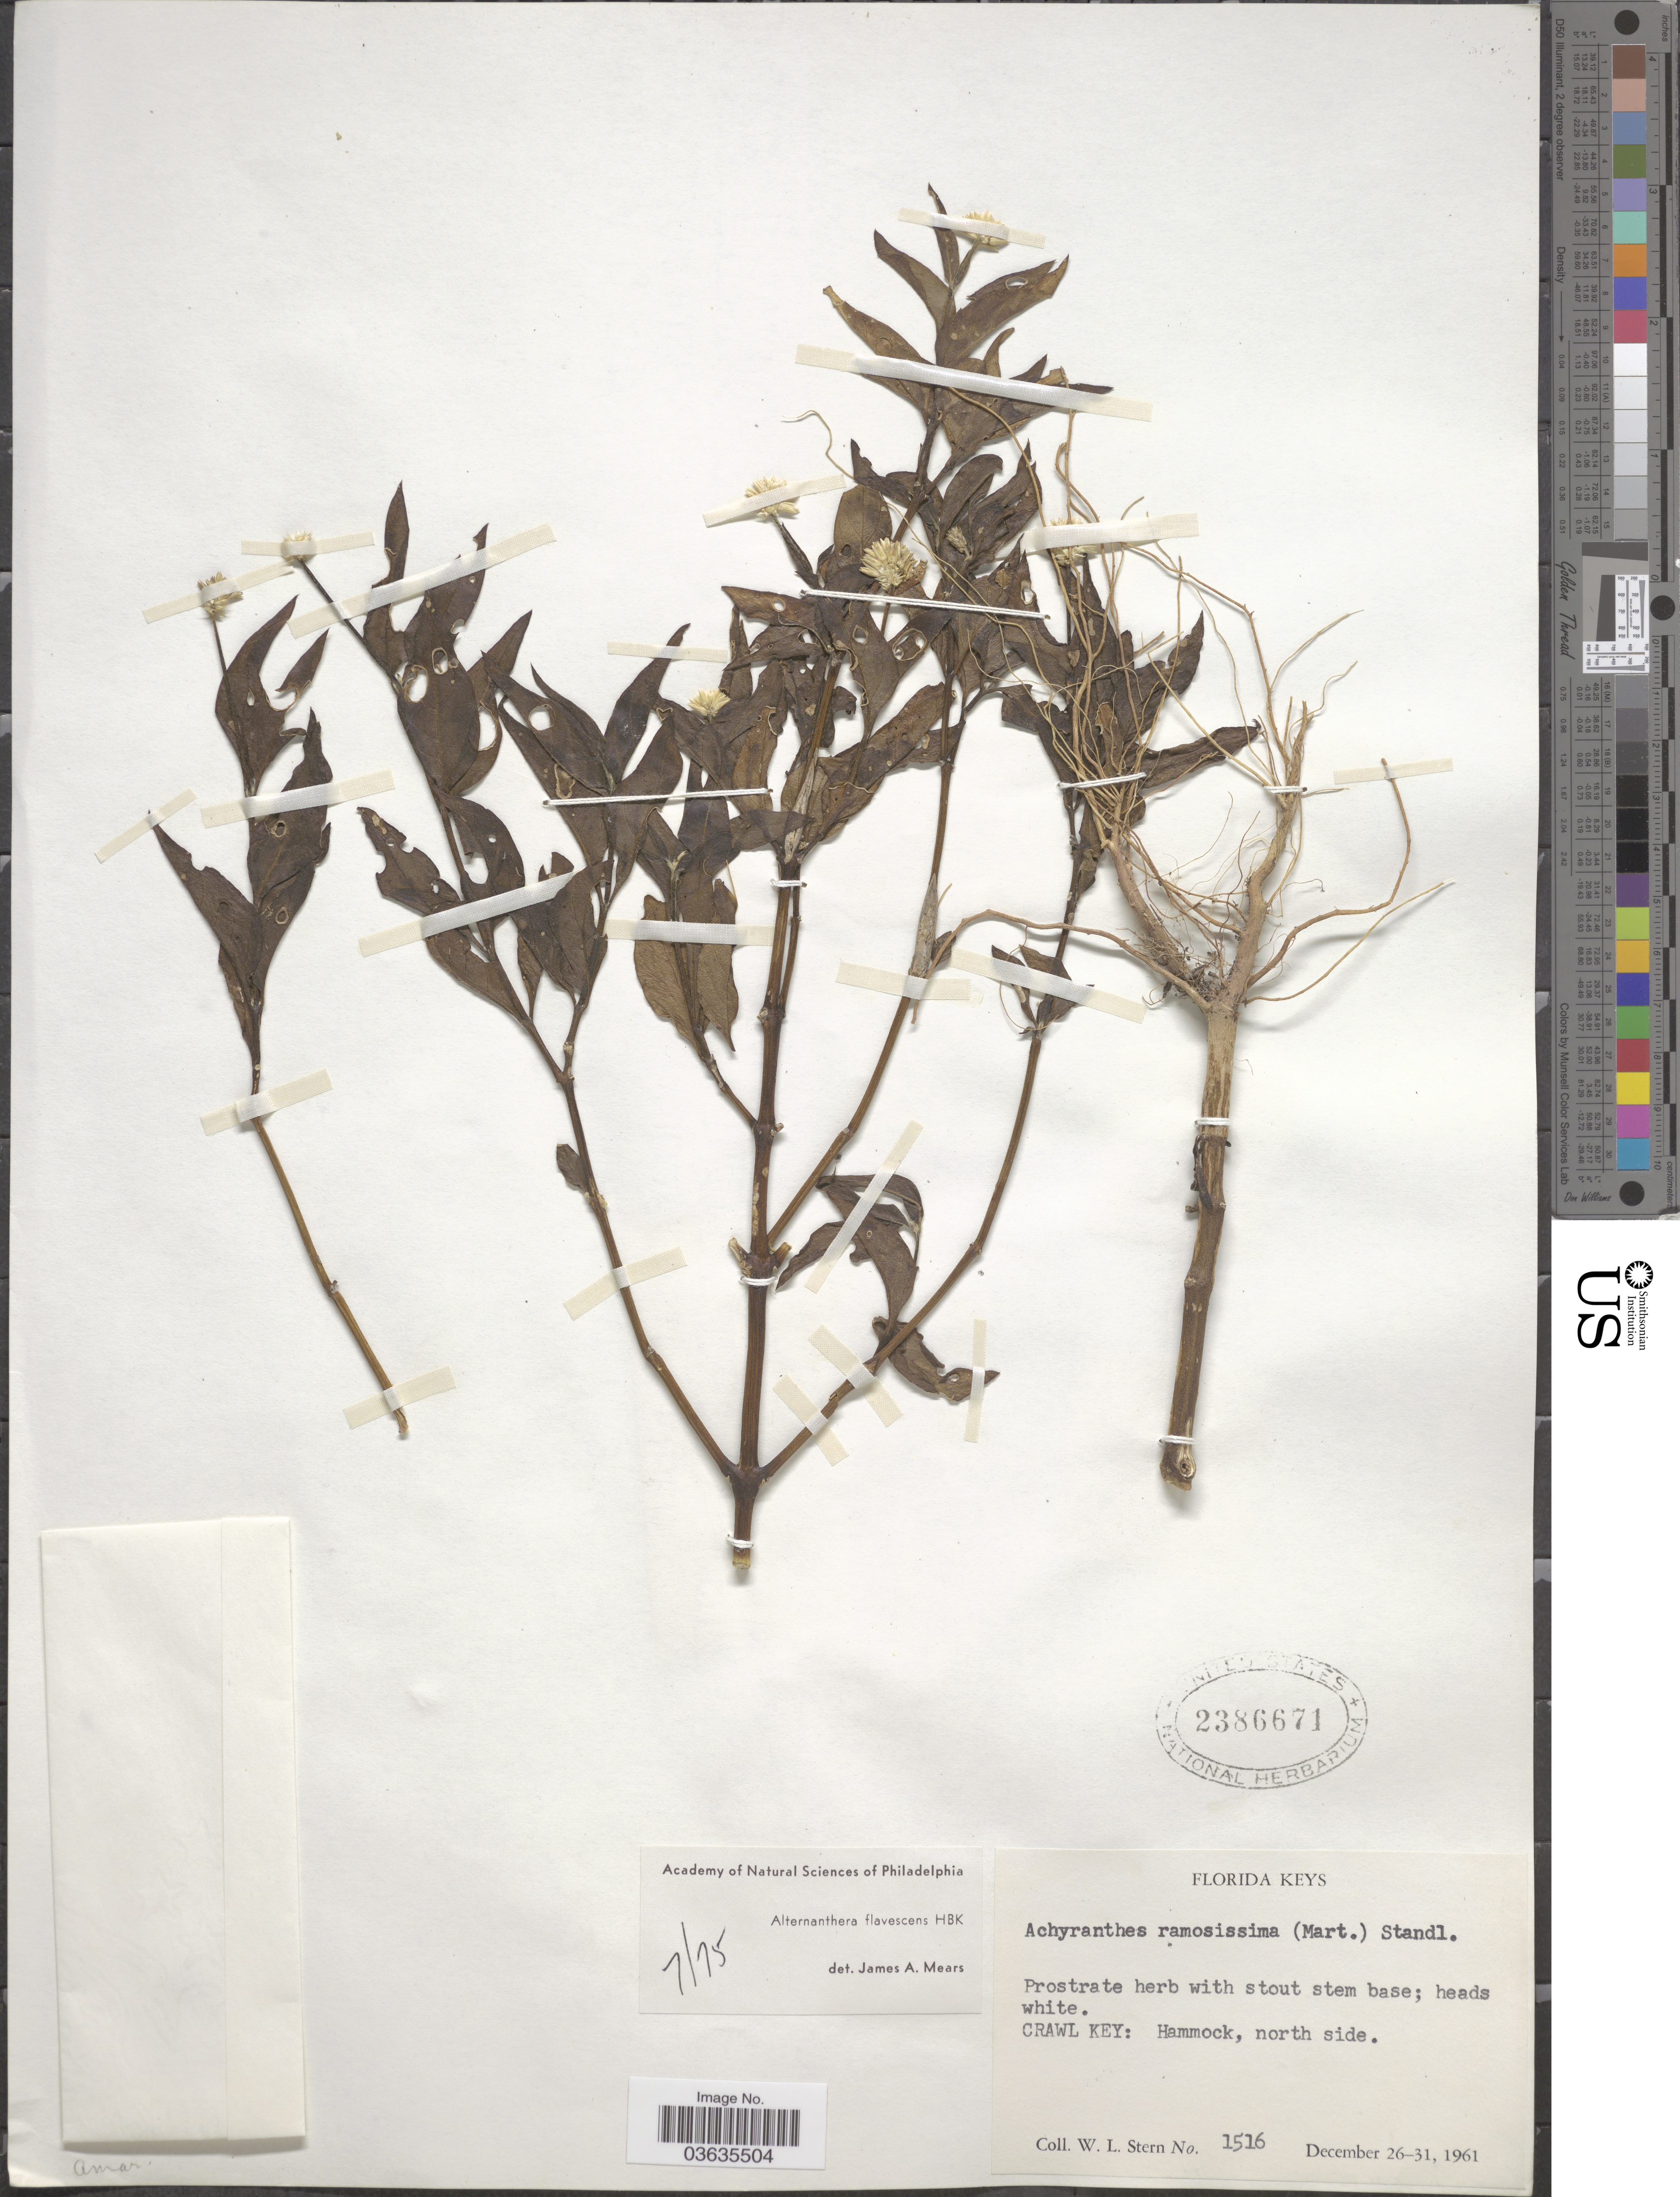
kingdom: Plantae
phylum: Tracheophyta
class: Magnoliopsida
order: Caryophyllales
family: Amaranthaceae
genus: Alternanthera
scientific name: Alternanthera flavescens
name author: Kunth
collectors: W. L. Stern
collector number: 1516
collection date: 1961-12-26/1961-12-31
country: United States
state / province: Florida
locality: Florida Keys. Crawl Key: Hammock, north side.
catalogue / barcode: US 2386671